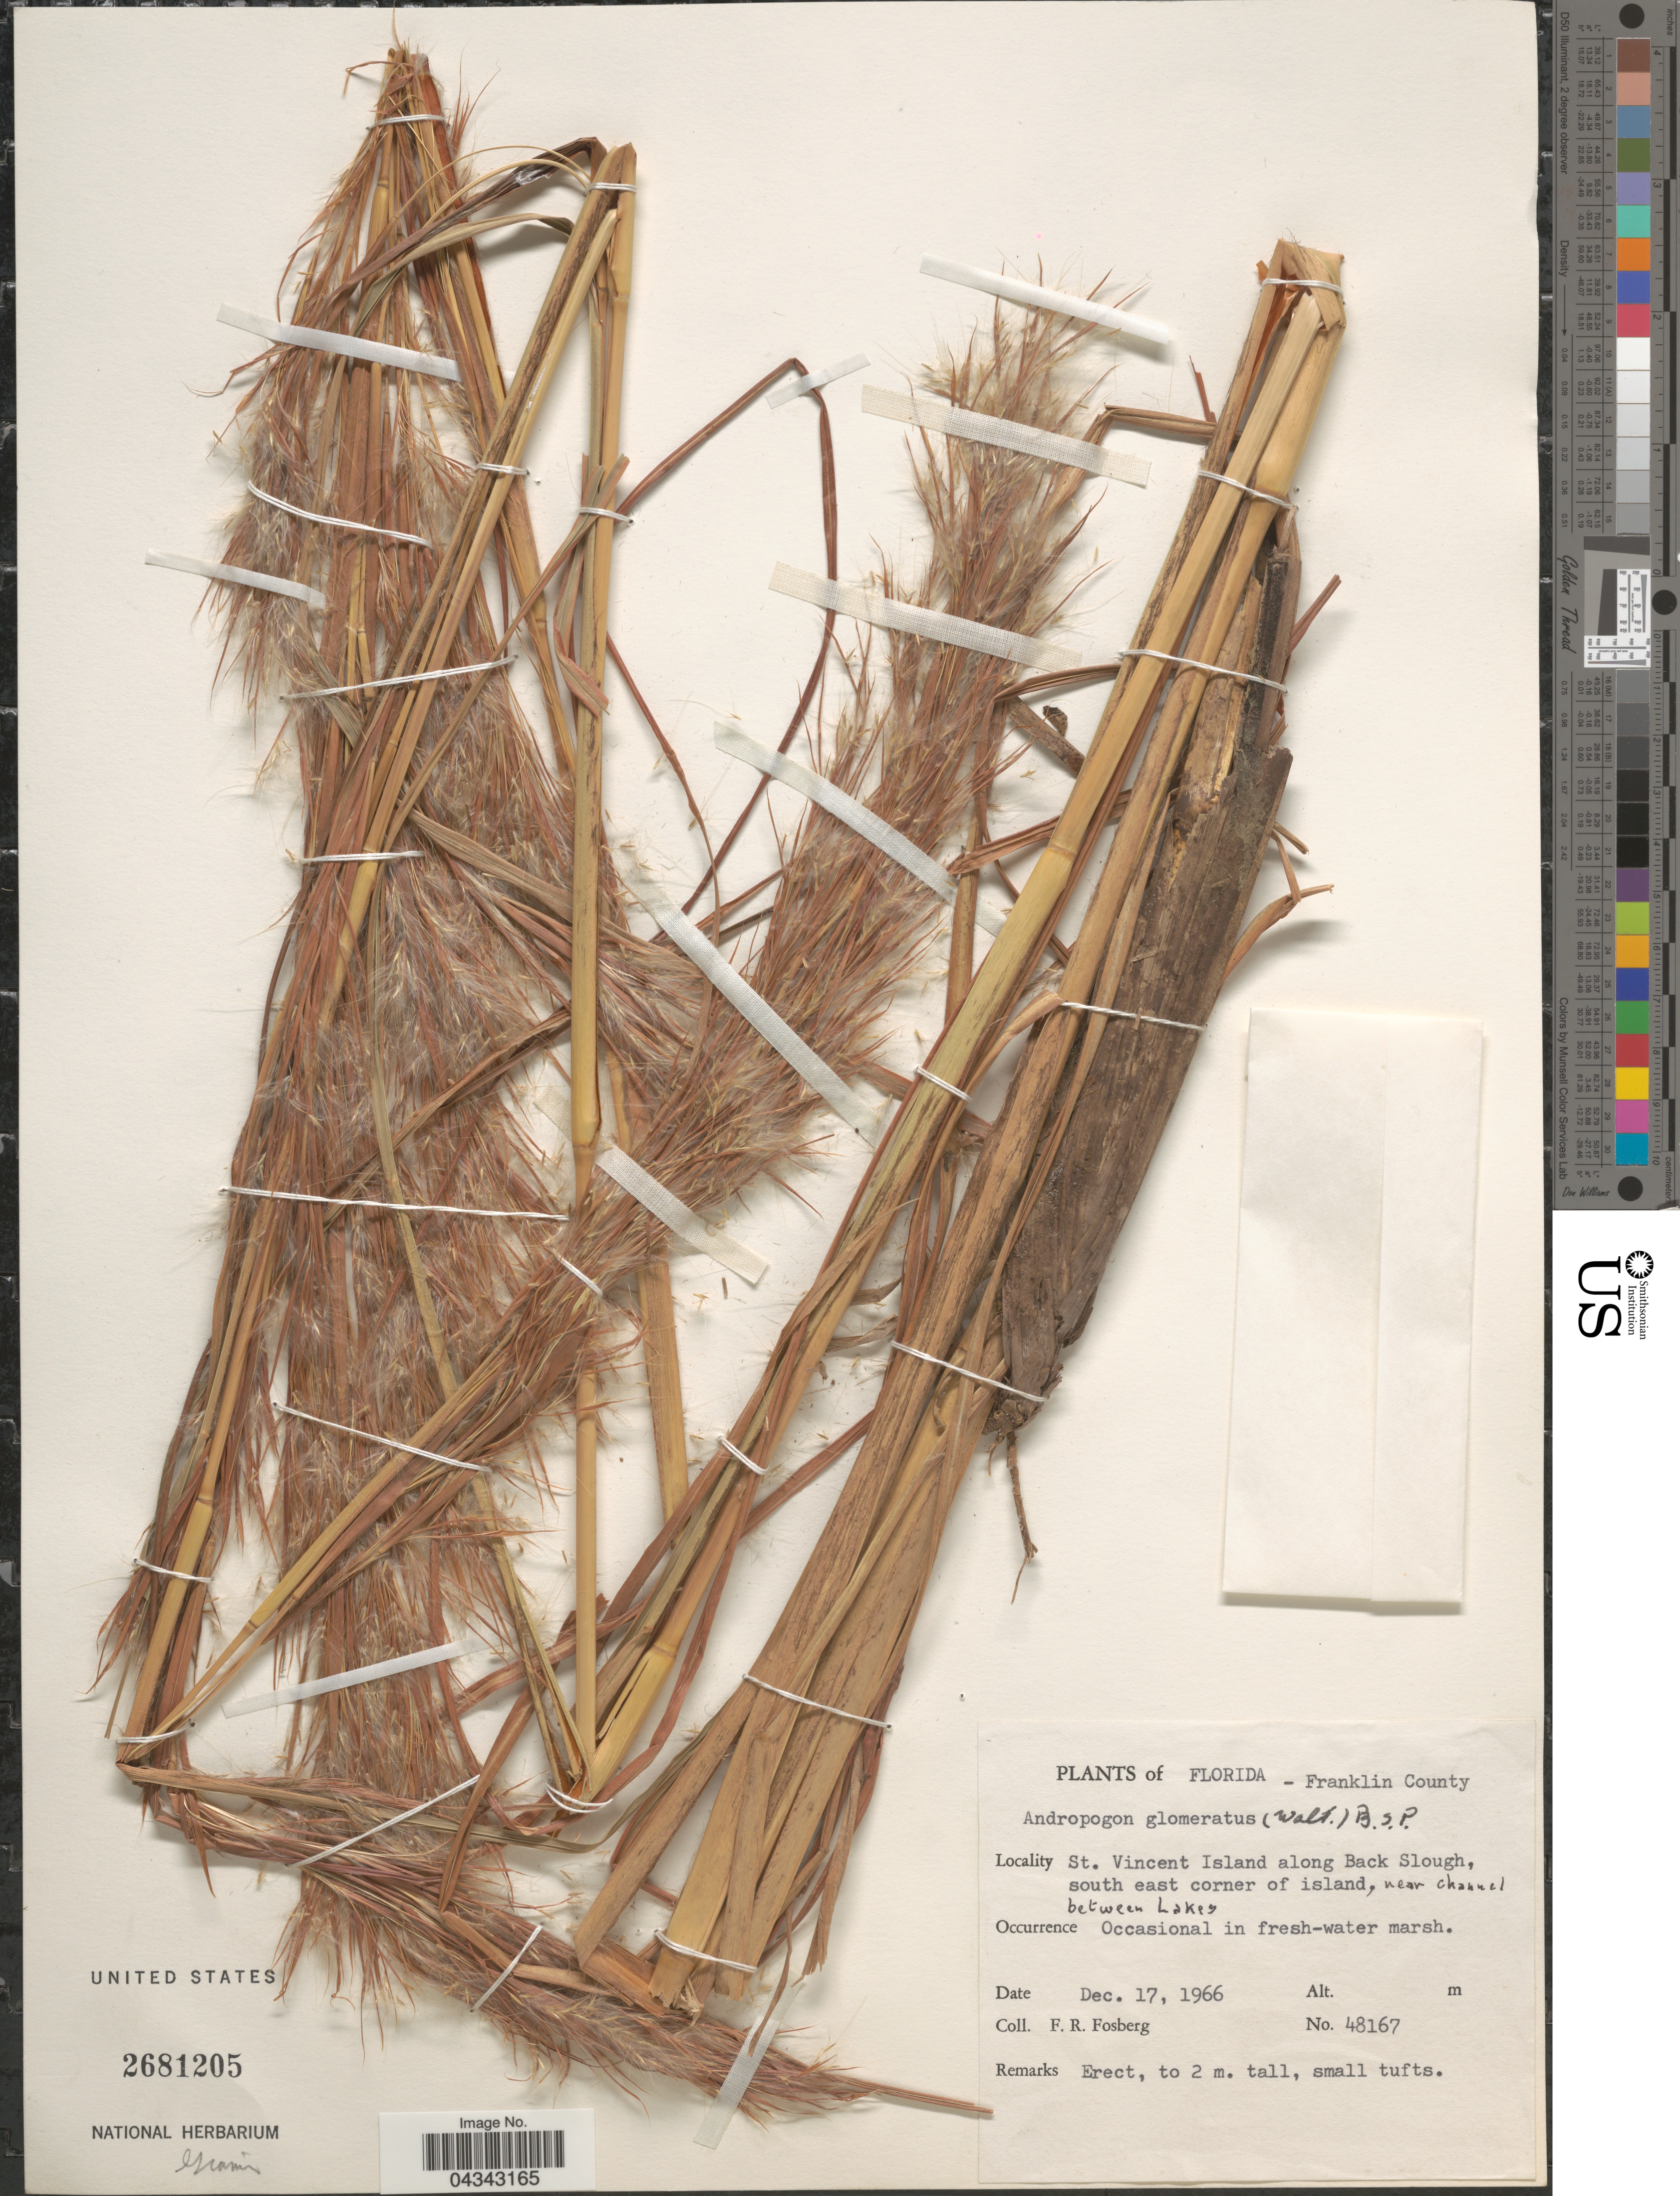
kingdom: Plantae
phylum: Tracheophyta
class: Liliopsida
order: Poales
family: Poaceae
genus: Andropogon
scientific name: Andropogon glomeratus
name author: (Walter) Britton, Stearns & Poggenb.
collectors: F. R. Fosberg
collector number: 48167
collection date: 1966-12-17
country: United States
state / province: Florida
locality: Franklin County. St. Vicent Island along Back Slough, south east corner of island, near Channel between Lakes.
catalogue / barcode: US 2681205